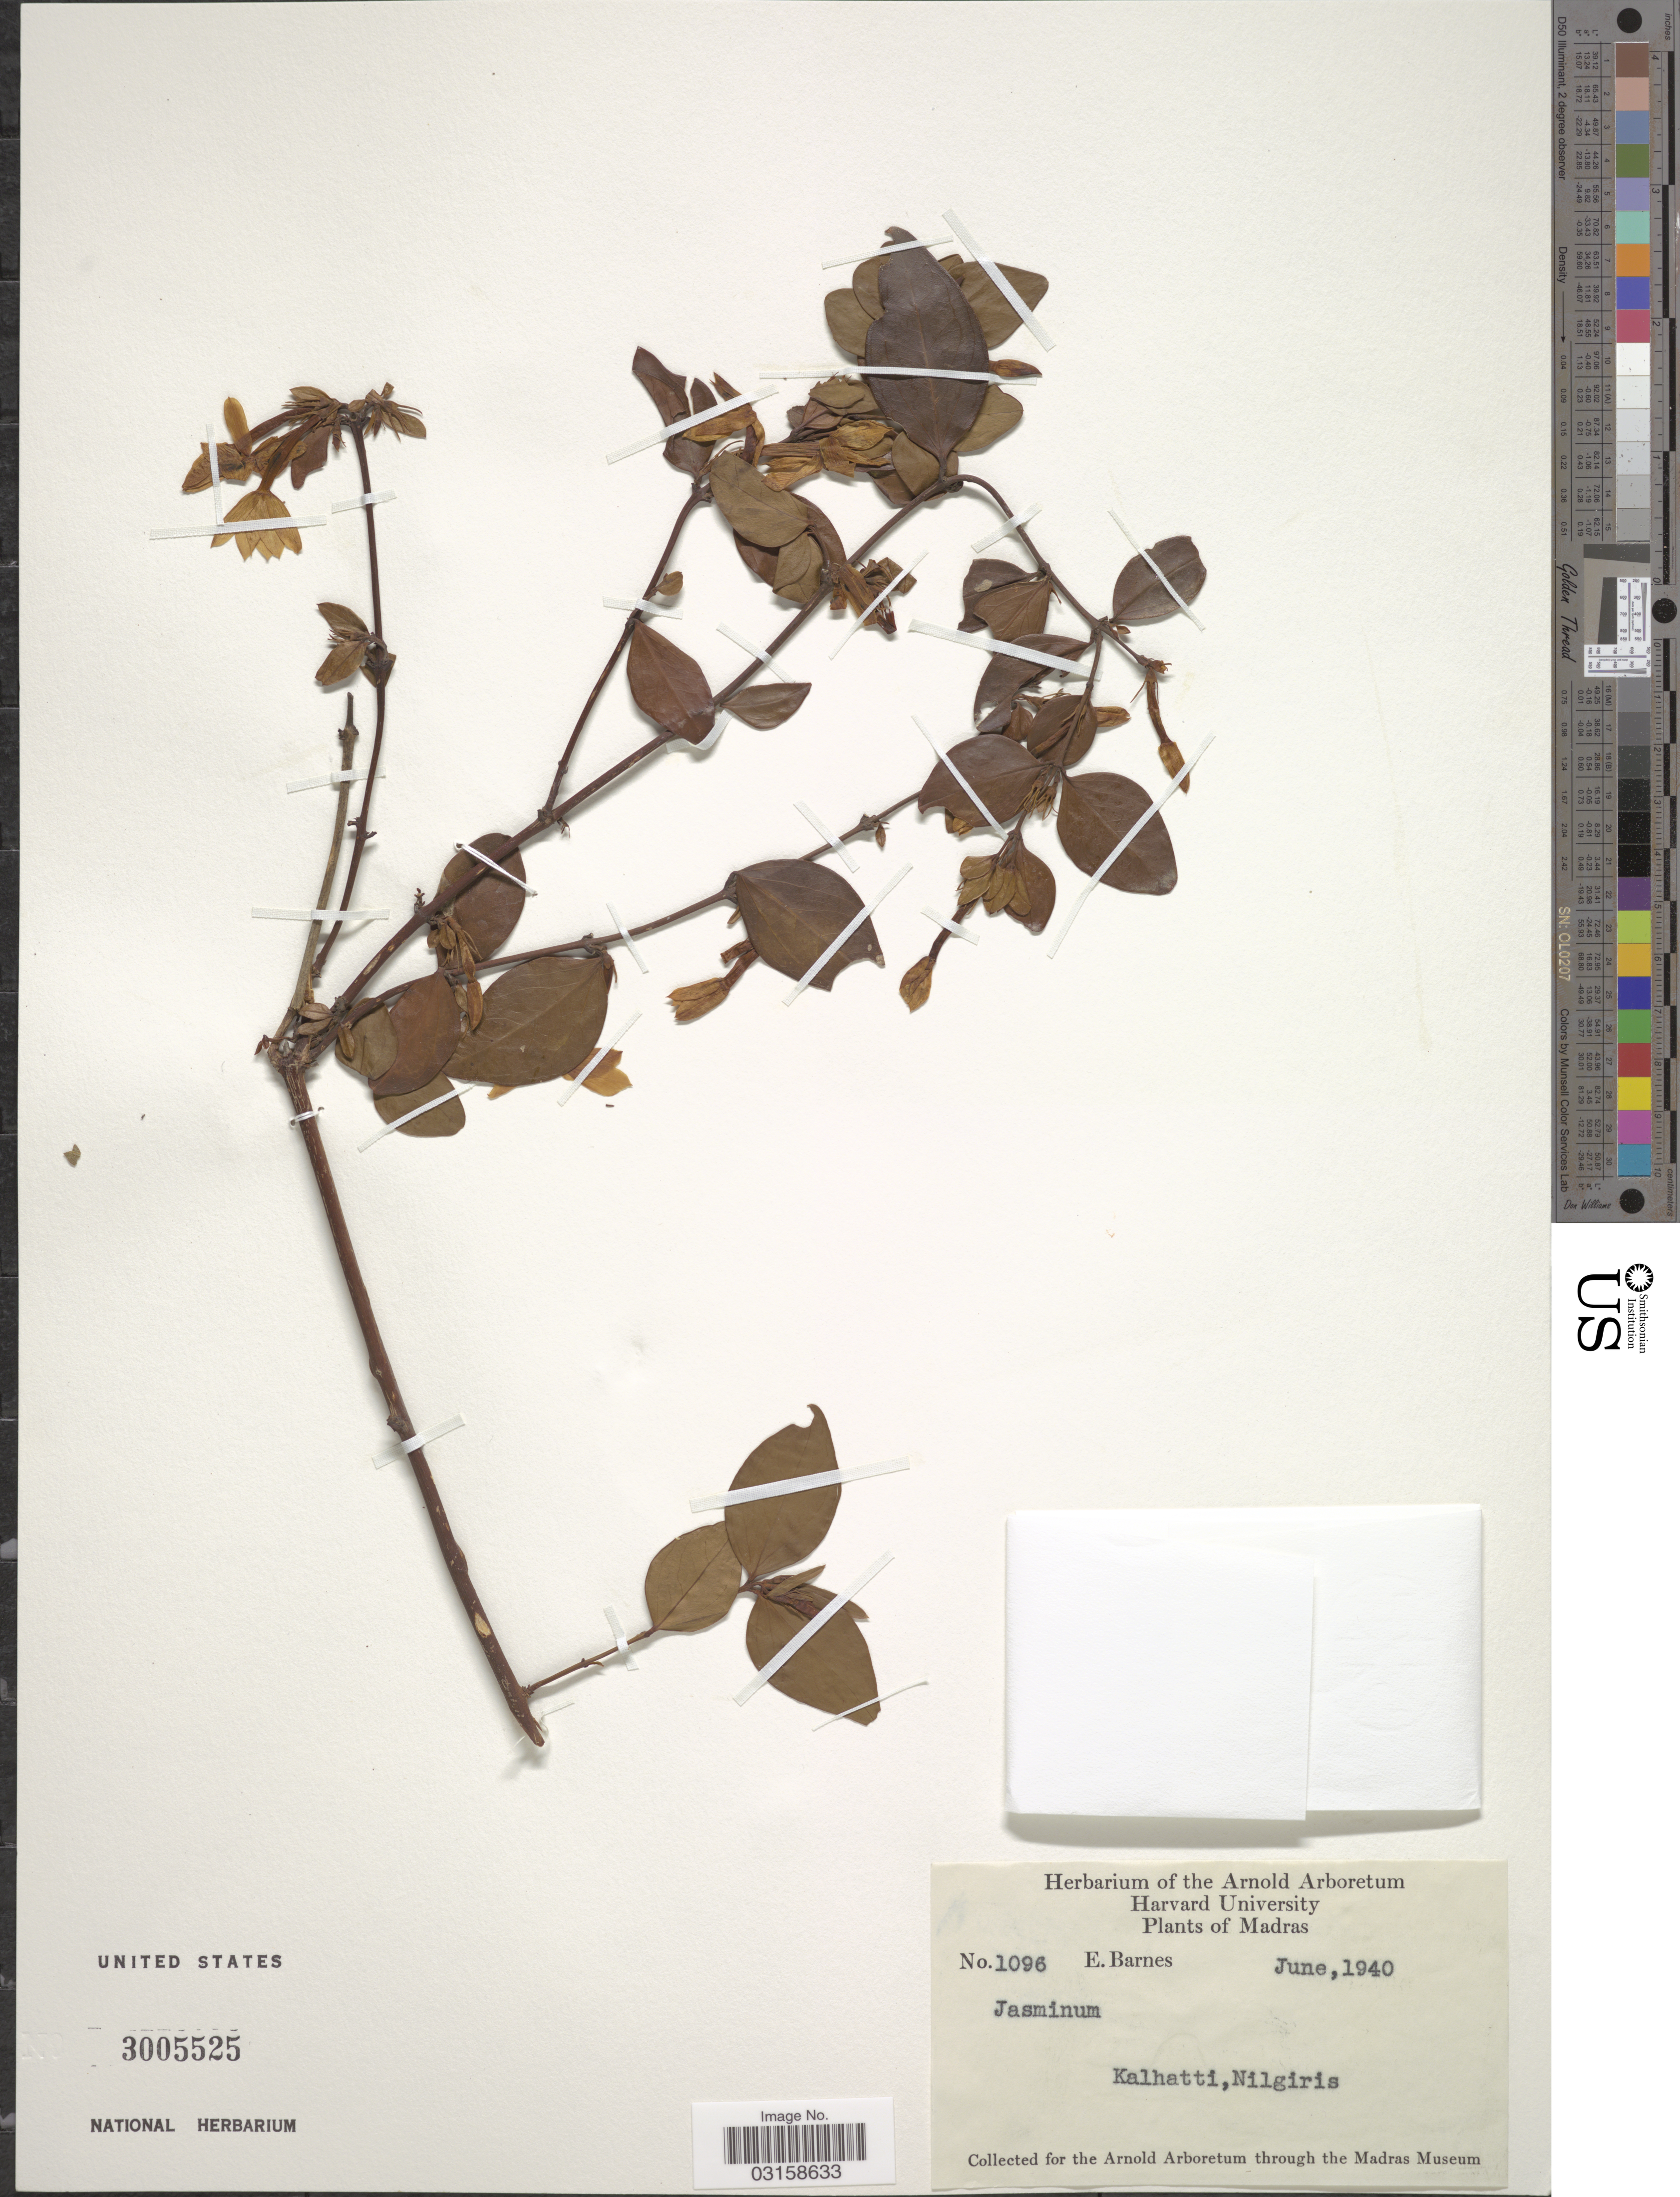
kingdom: Plantae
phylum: Tracheophyta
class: Magnoliopsida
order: Lamiales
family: Oleaceae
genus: Jasminum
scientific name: Jasminum sp.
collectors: E. Barnes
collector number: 1096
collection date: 1940-06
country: India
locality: Madras. Kalhatti, Nilgiris.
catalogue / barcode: US 3005525